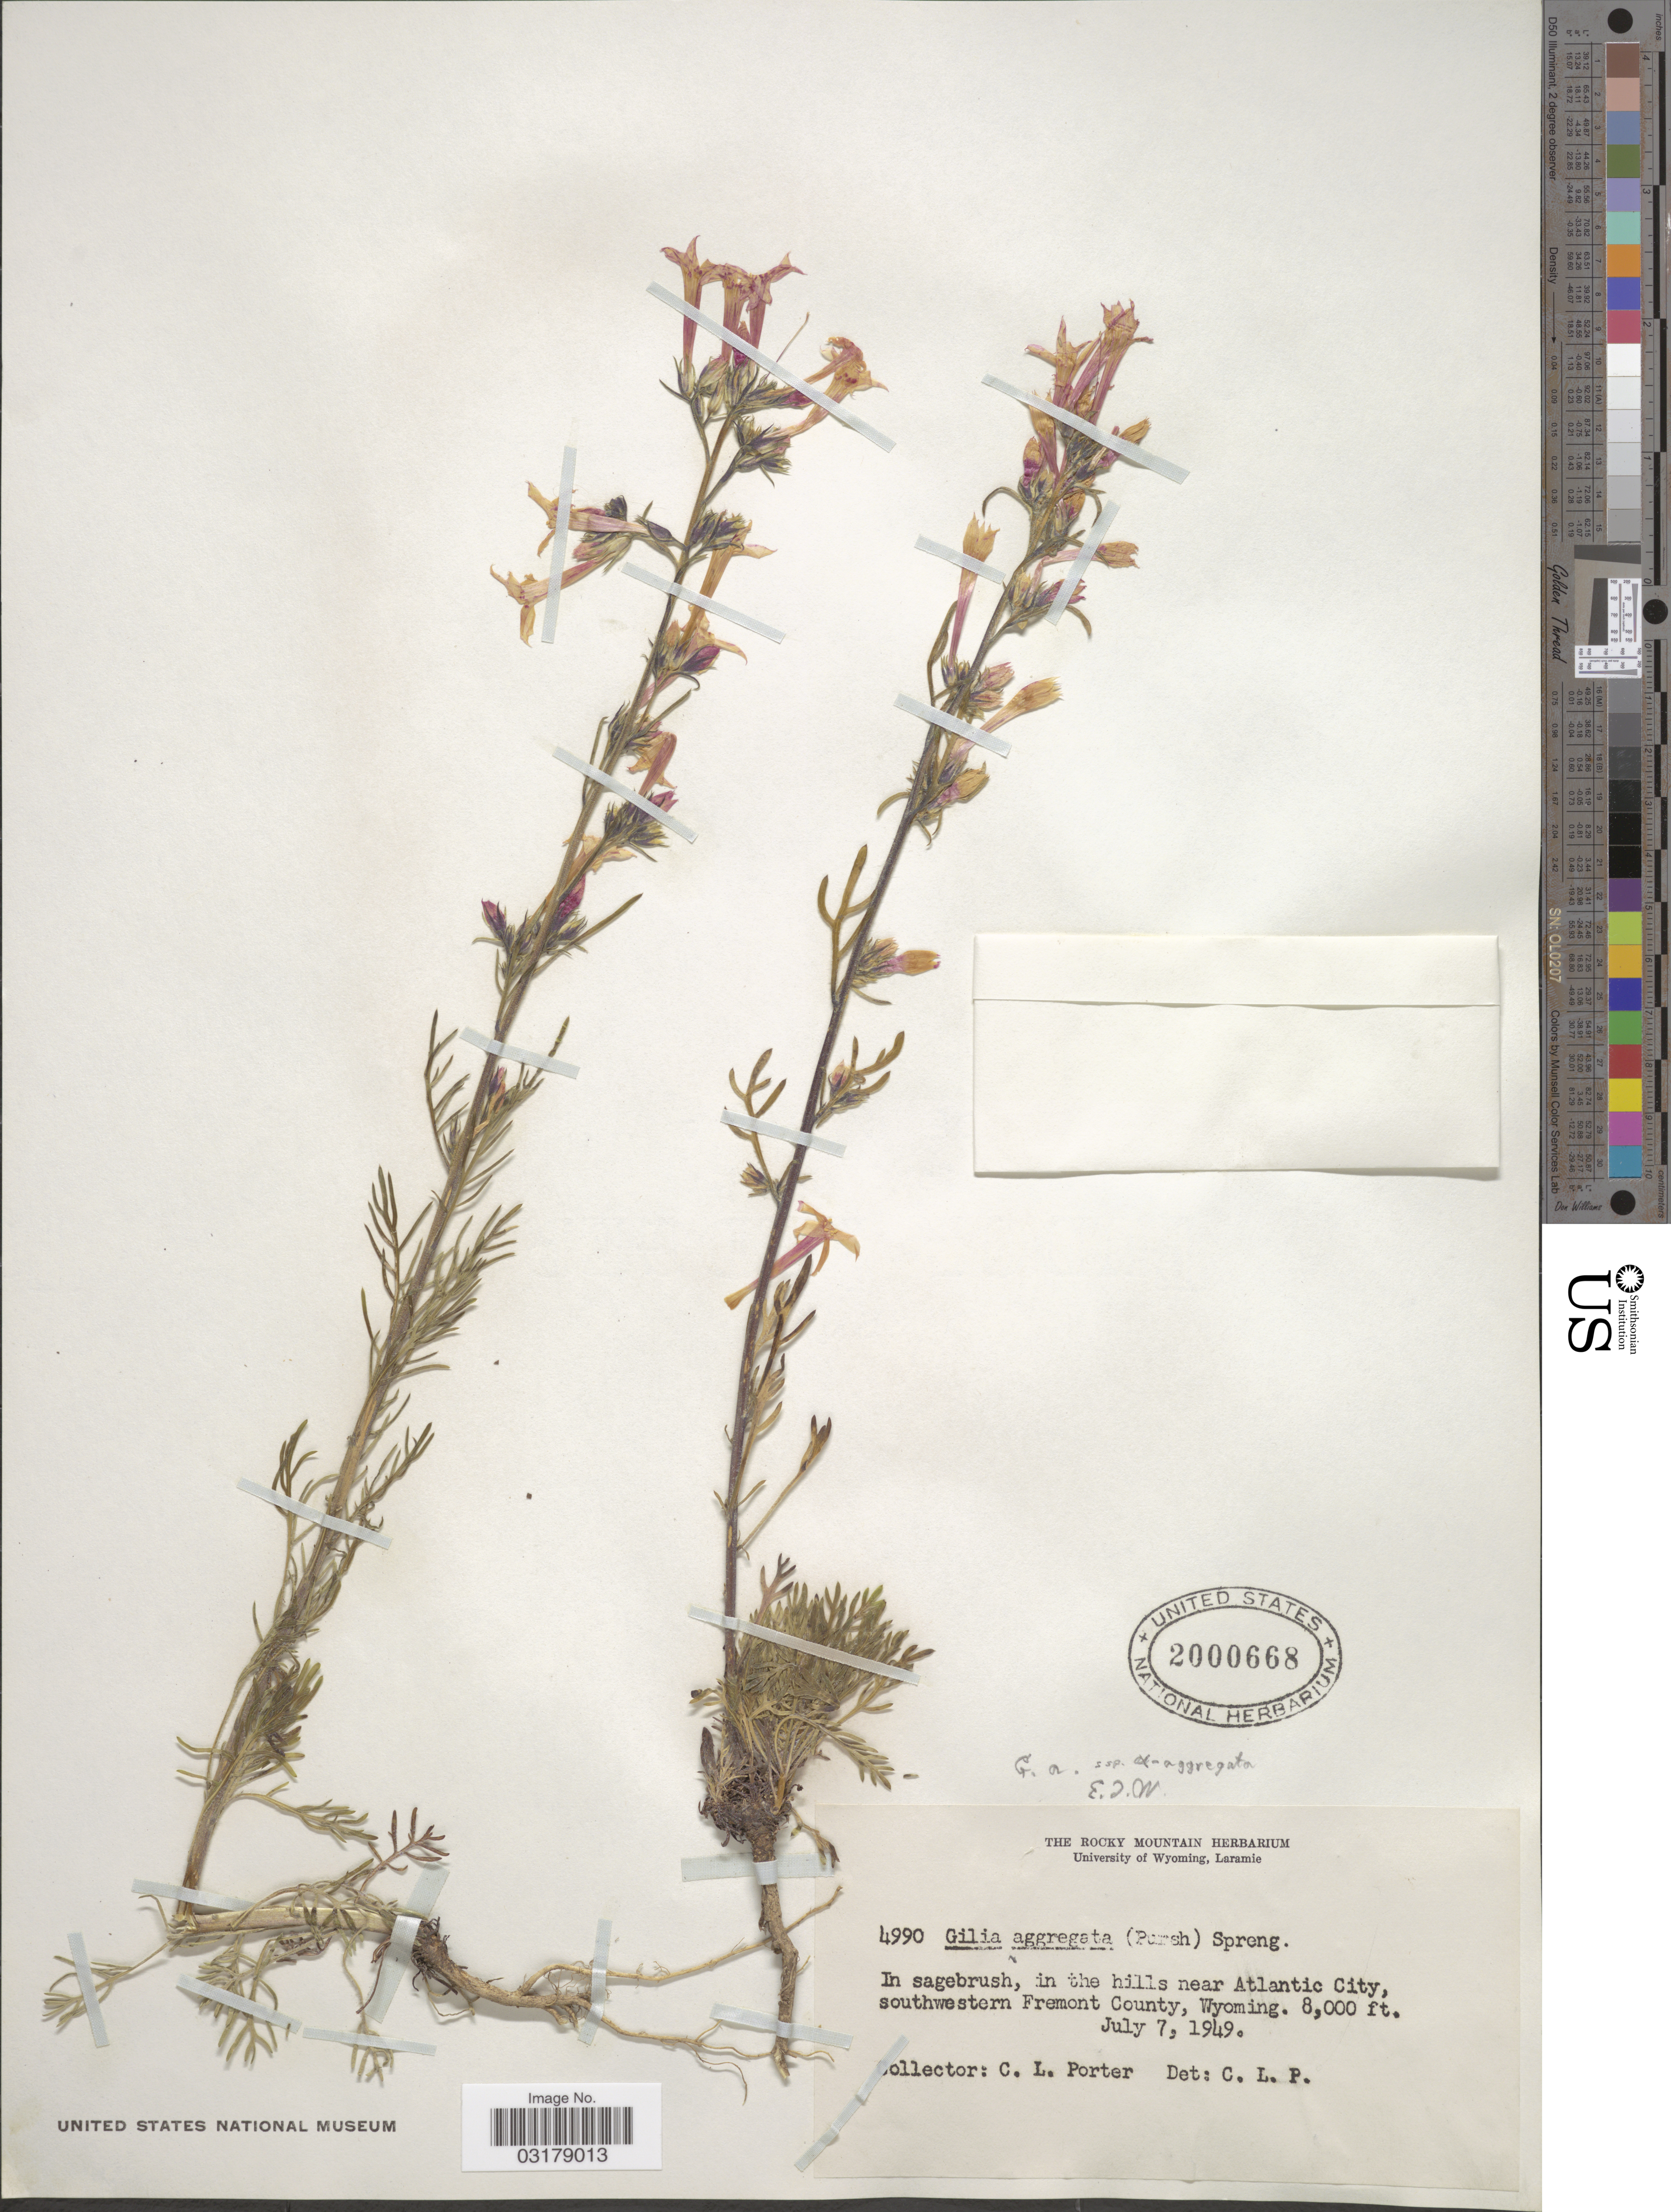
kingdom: Plantae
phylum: Tracheophyta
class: Magnoliopsida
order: Ericales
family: Polemoniaceae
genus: Ipomopsis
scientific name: Ipomopsis aggregata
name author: (Pursh) V.E. Grant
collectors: C. L. Porter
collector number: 4990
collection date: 1949-07-07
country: United States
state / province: Wyoming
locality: In the hills near Atlantic City, southwestern Fremont County.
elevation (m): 2438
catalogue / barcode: US 2000668